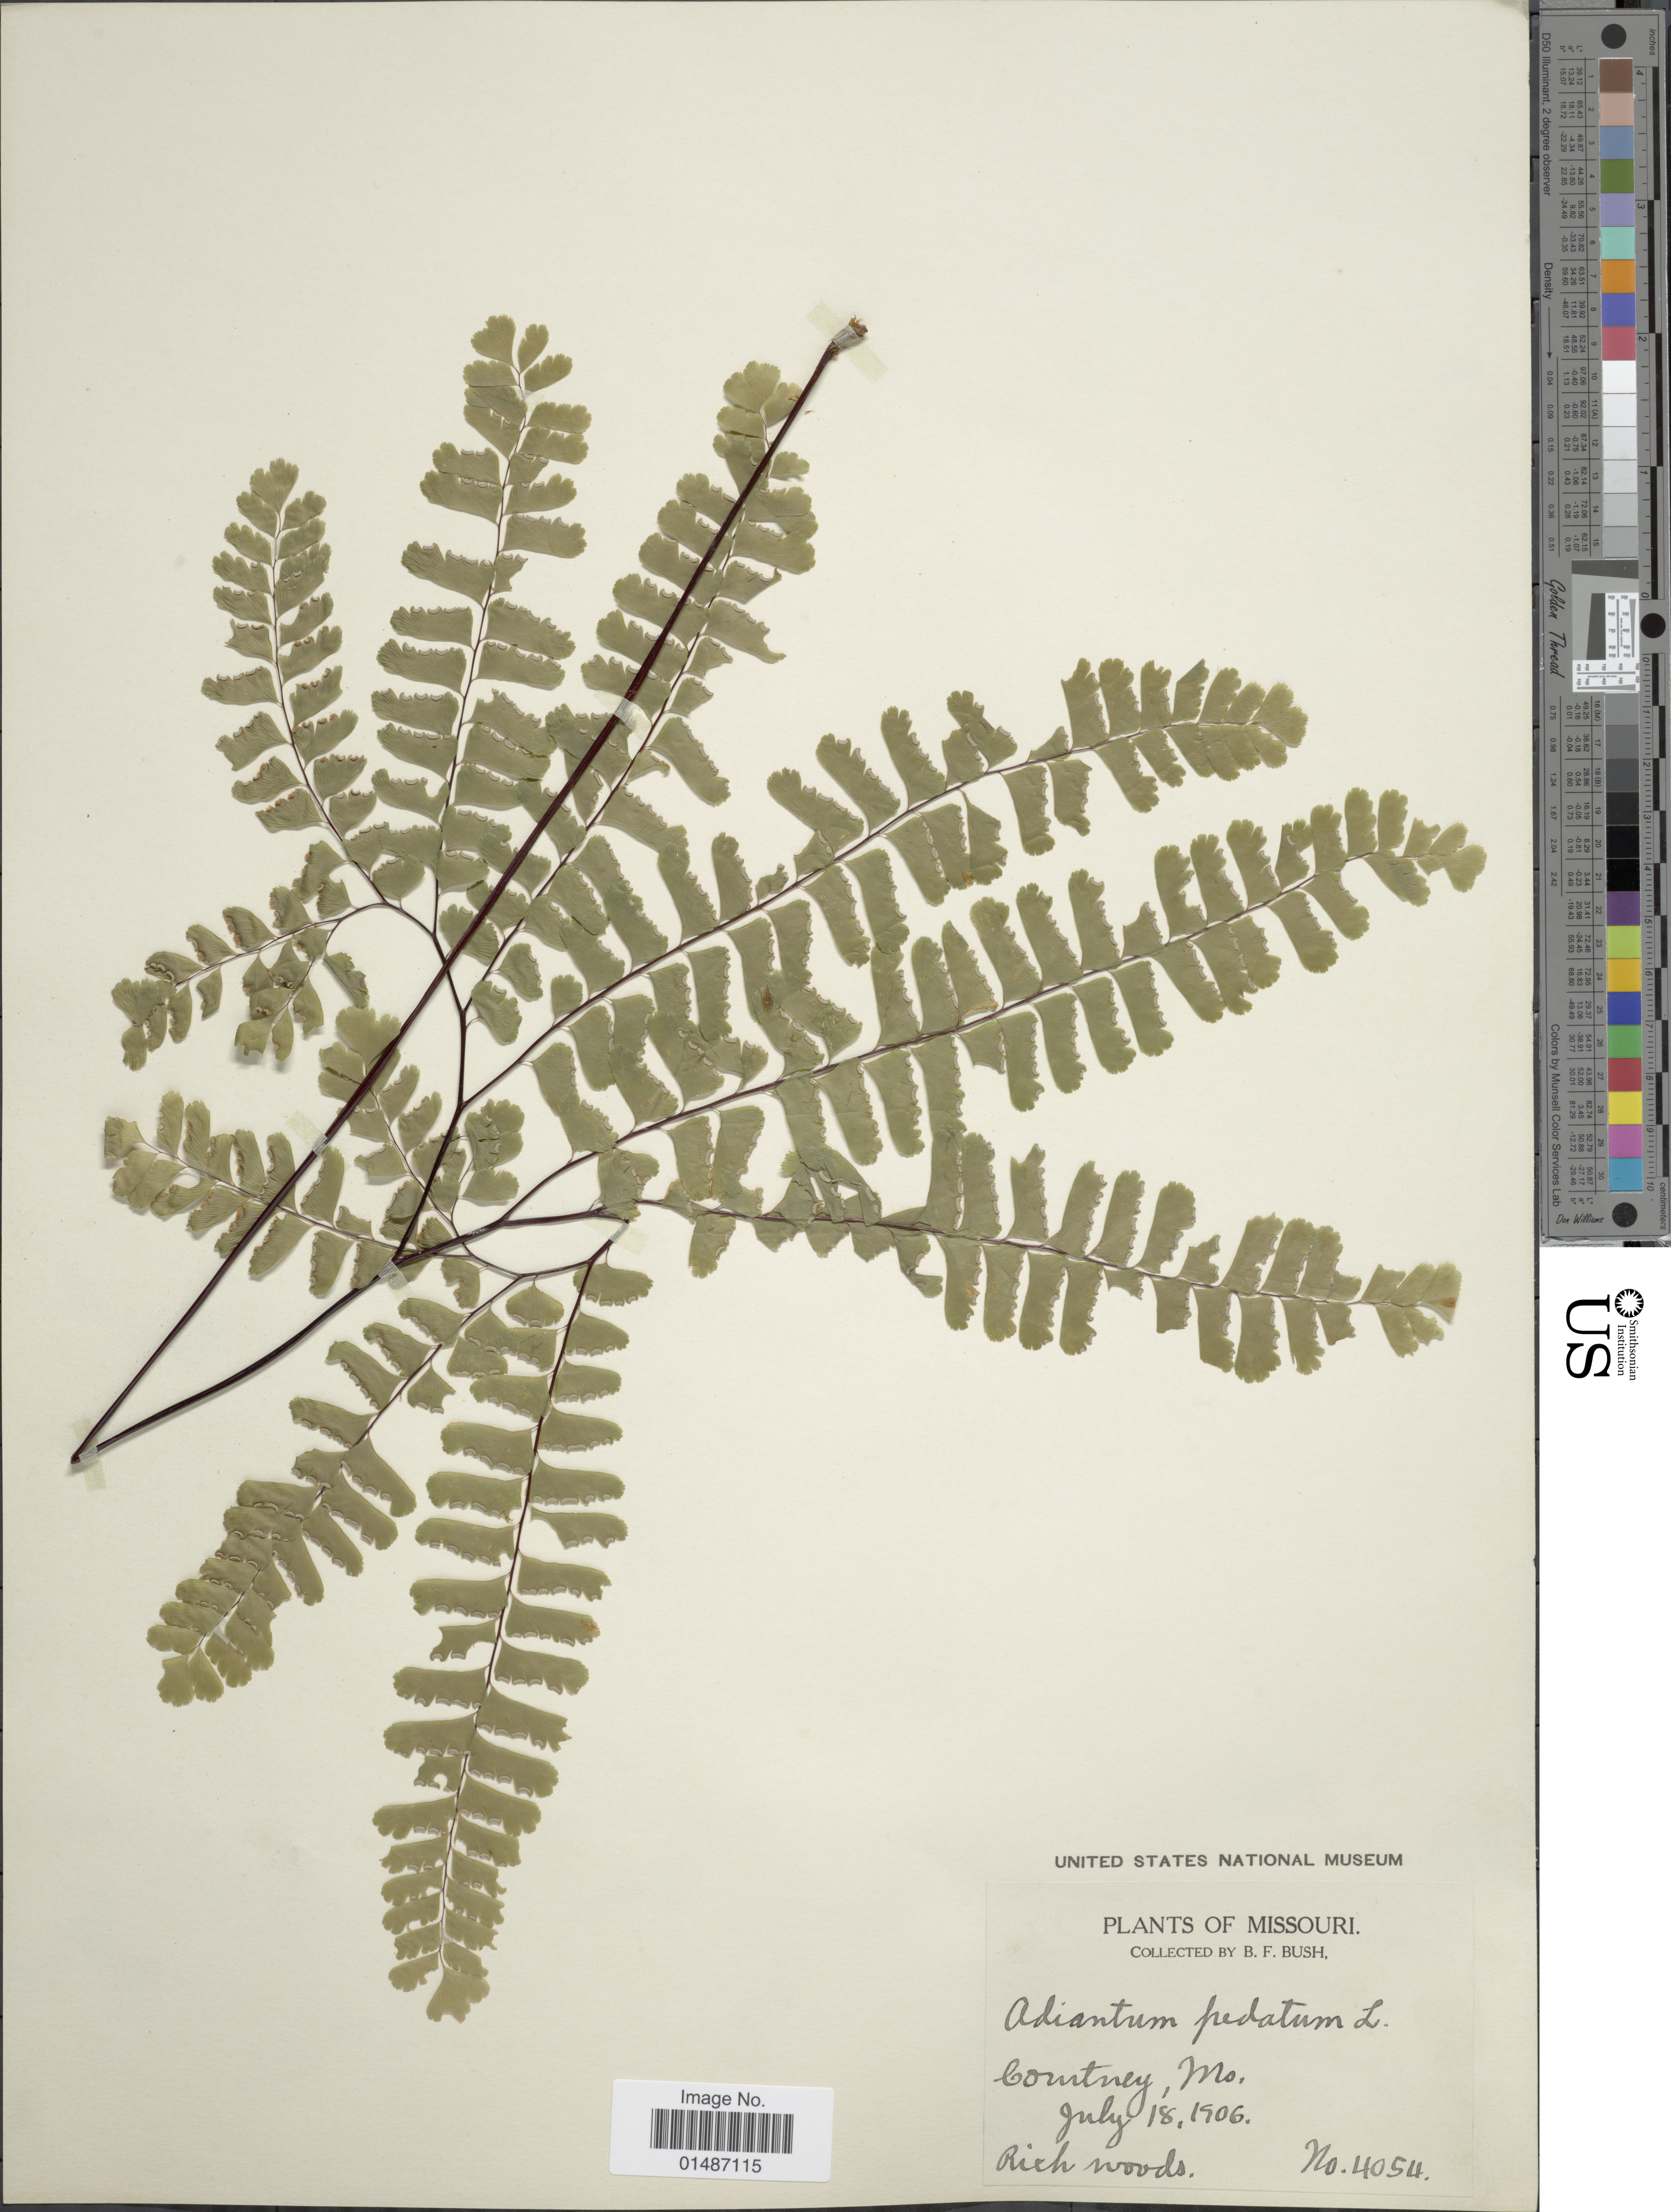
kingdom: Plantae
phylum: Tracheophyta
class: Polypodiopsida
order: Polypodiales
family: Pteridaceae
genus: Adiantum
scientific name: Adiantum pedatum var. pedatum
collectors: B. F. Bush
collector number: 4054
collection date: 1906-07-18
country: United States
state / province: Missouri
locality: Courtney.